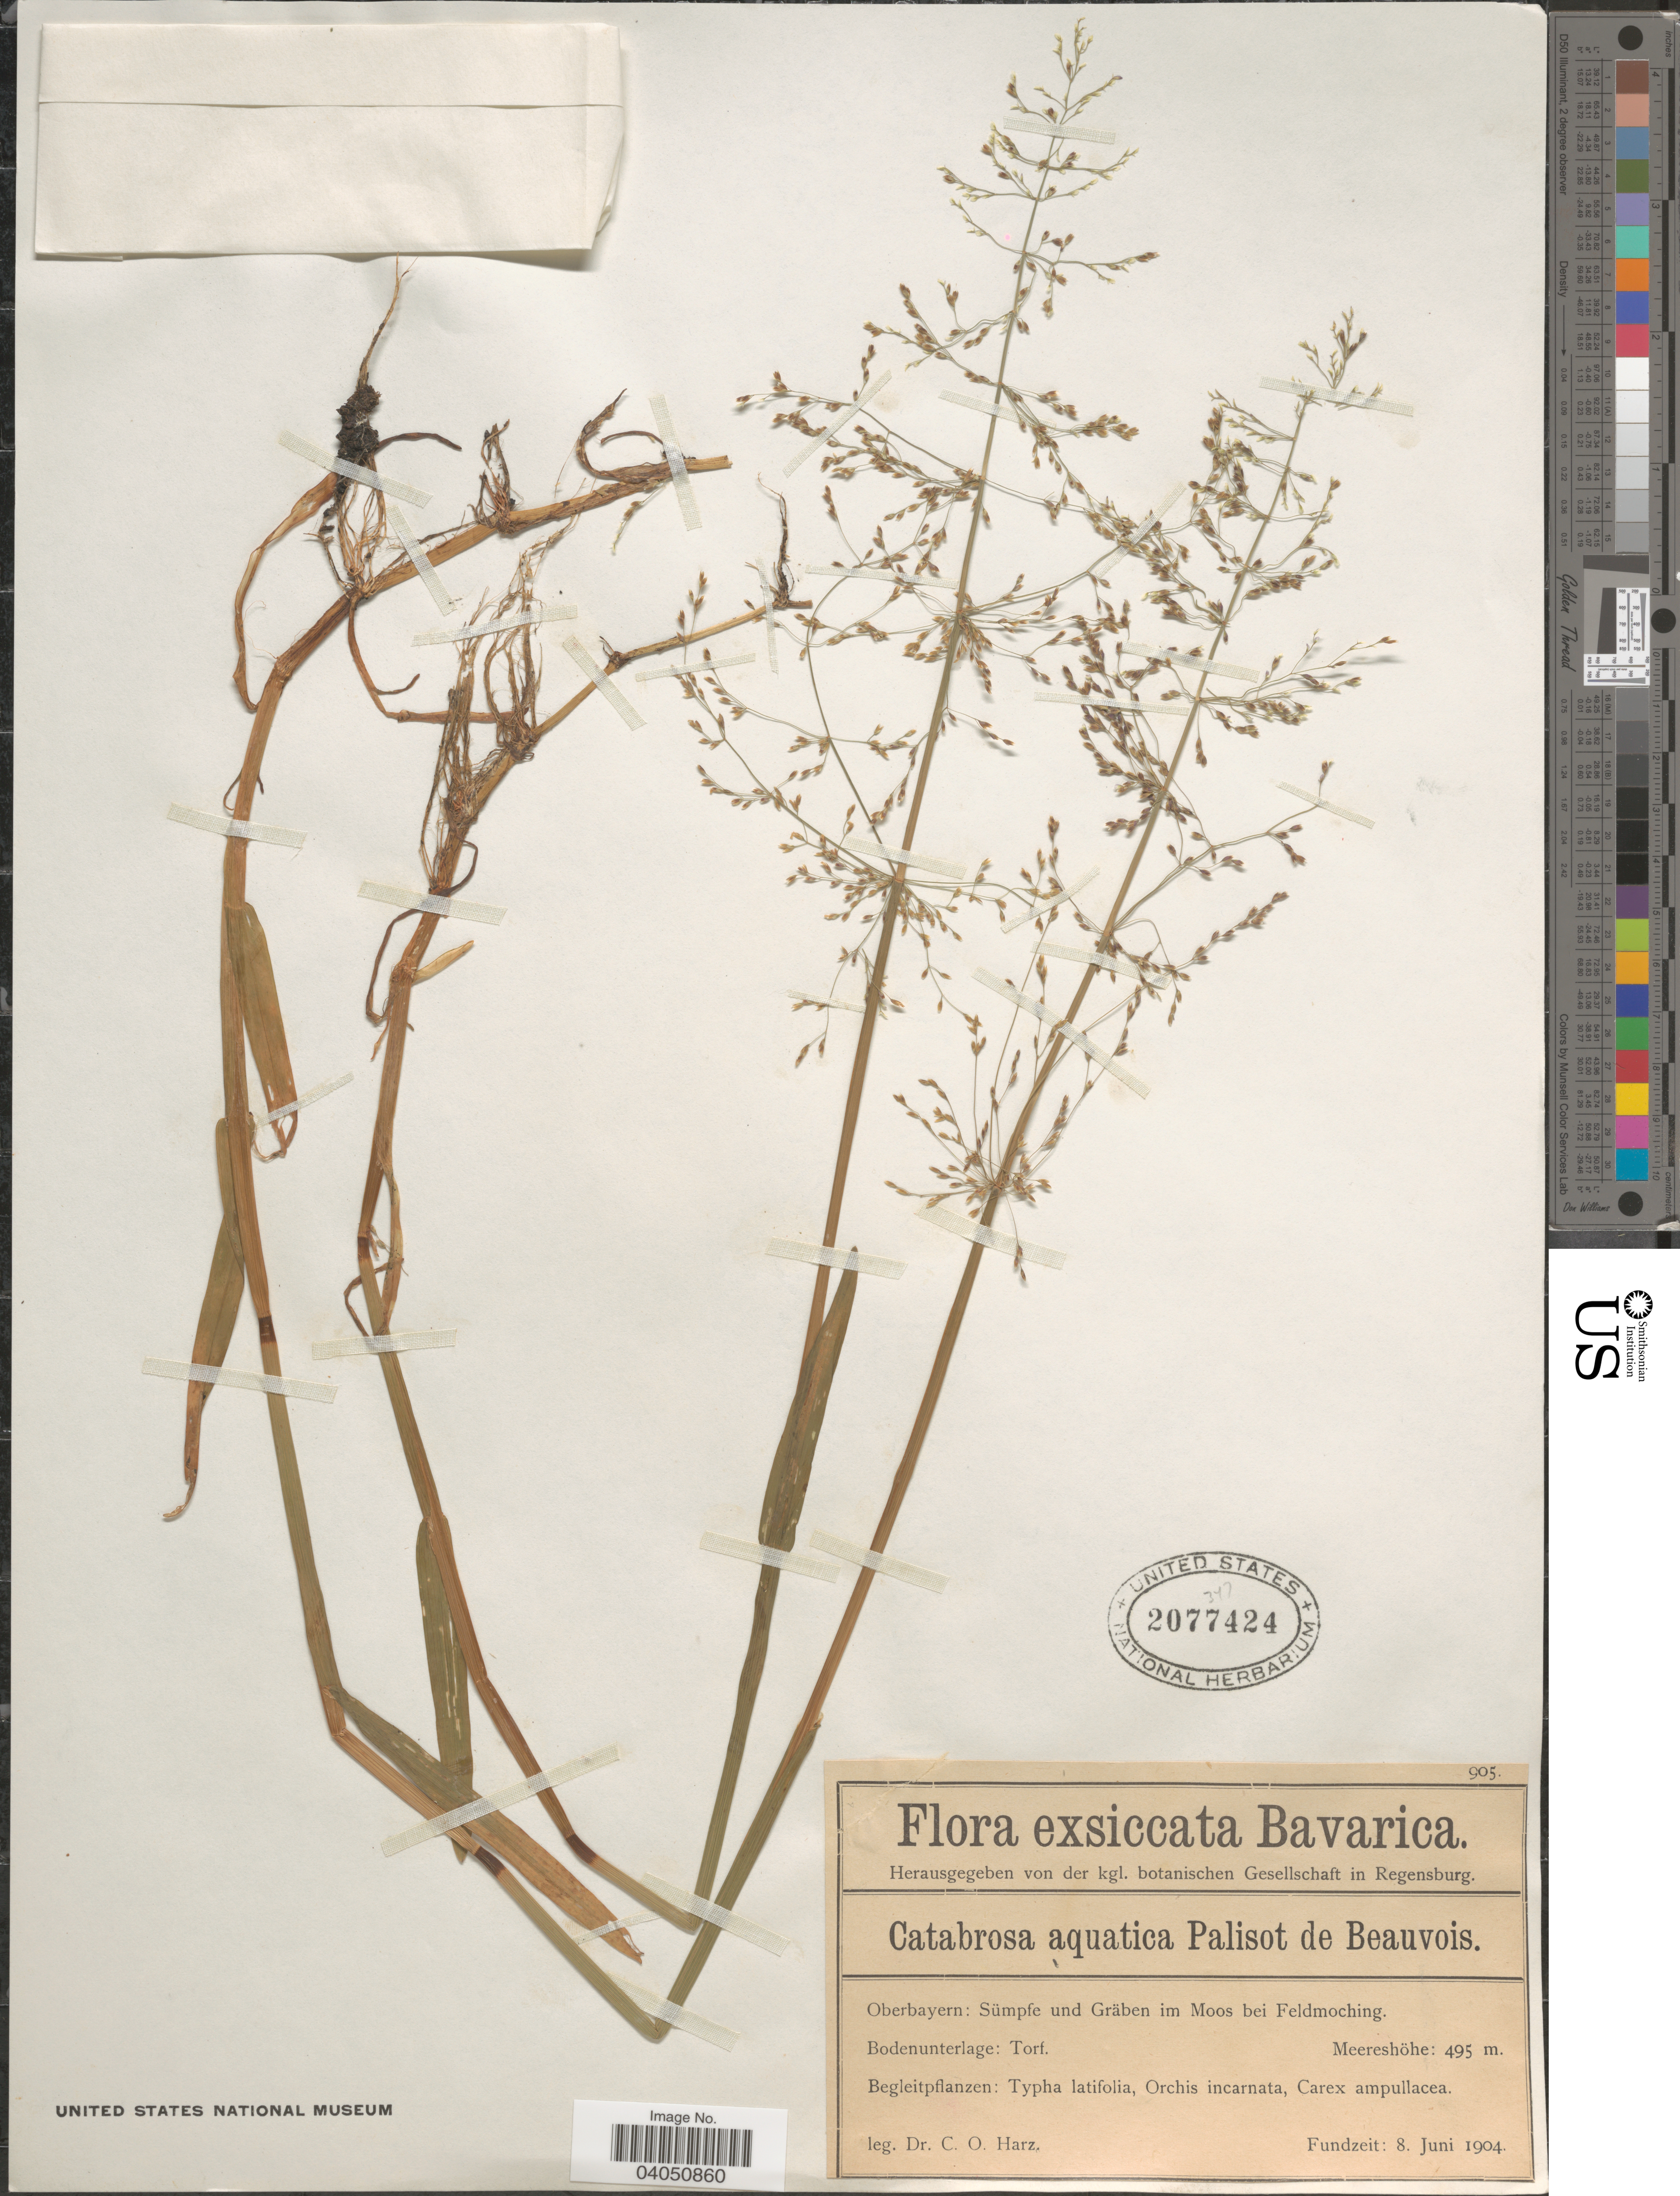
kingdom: Plantae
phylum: Tracheophyta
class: Liliopsida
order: Poales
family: Poaceae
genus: Catabrosa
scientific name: Catabrosa aquatica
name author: (L.) P. Beauv.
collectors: C. Harz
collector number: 905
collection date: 1904-06-08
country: Germany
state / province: Bayern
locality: Bavarica. Oberbayern: Sümpfe und Gräben im Moos bei Feldmoching.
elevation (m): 495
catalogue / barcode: US 2077424